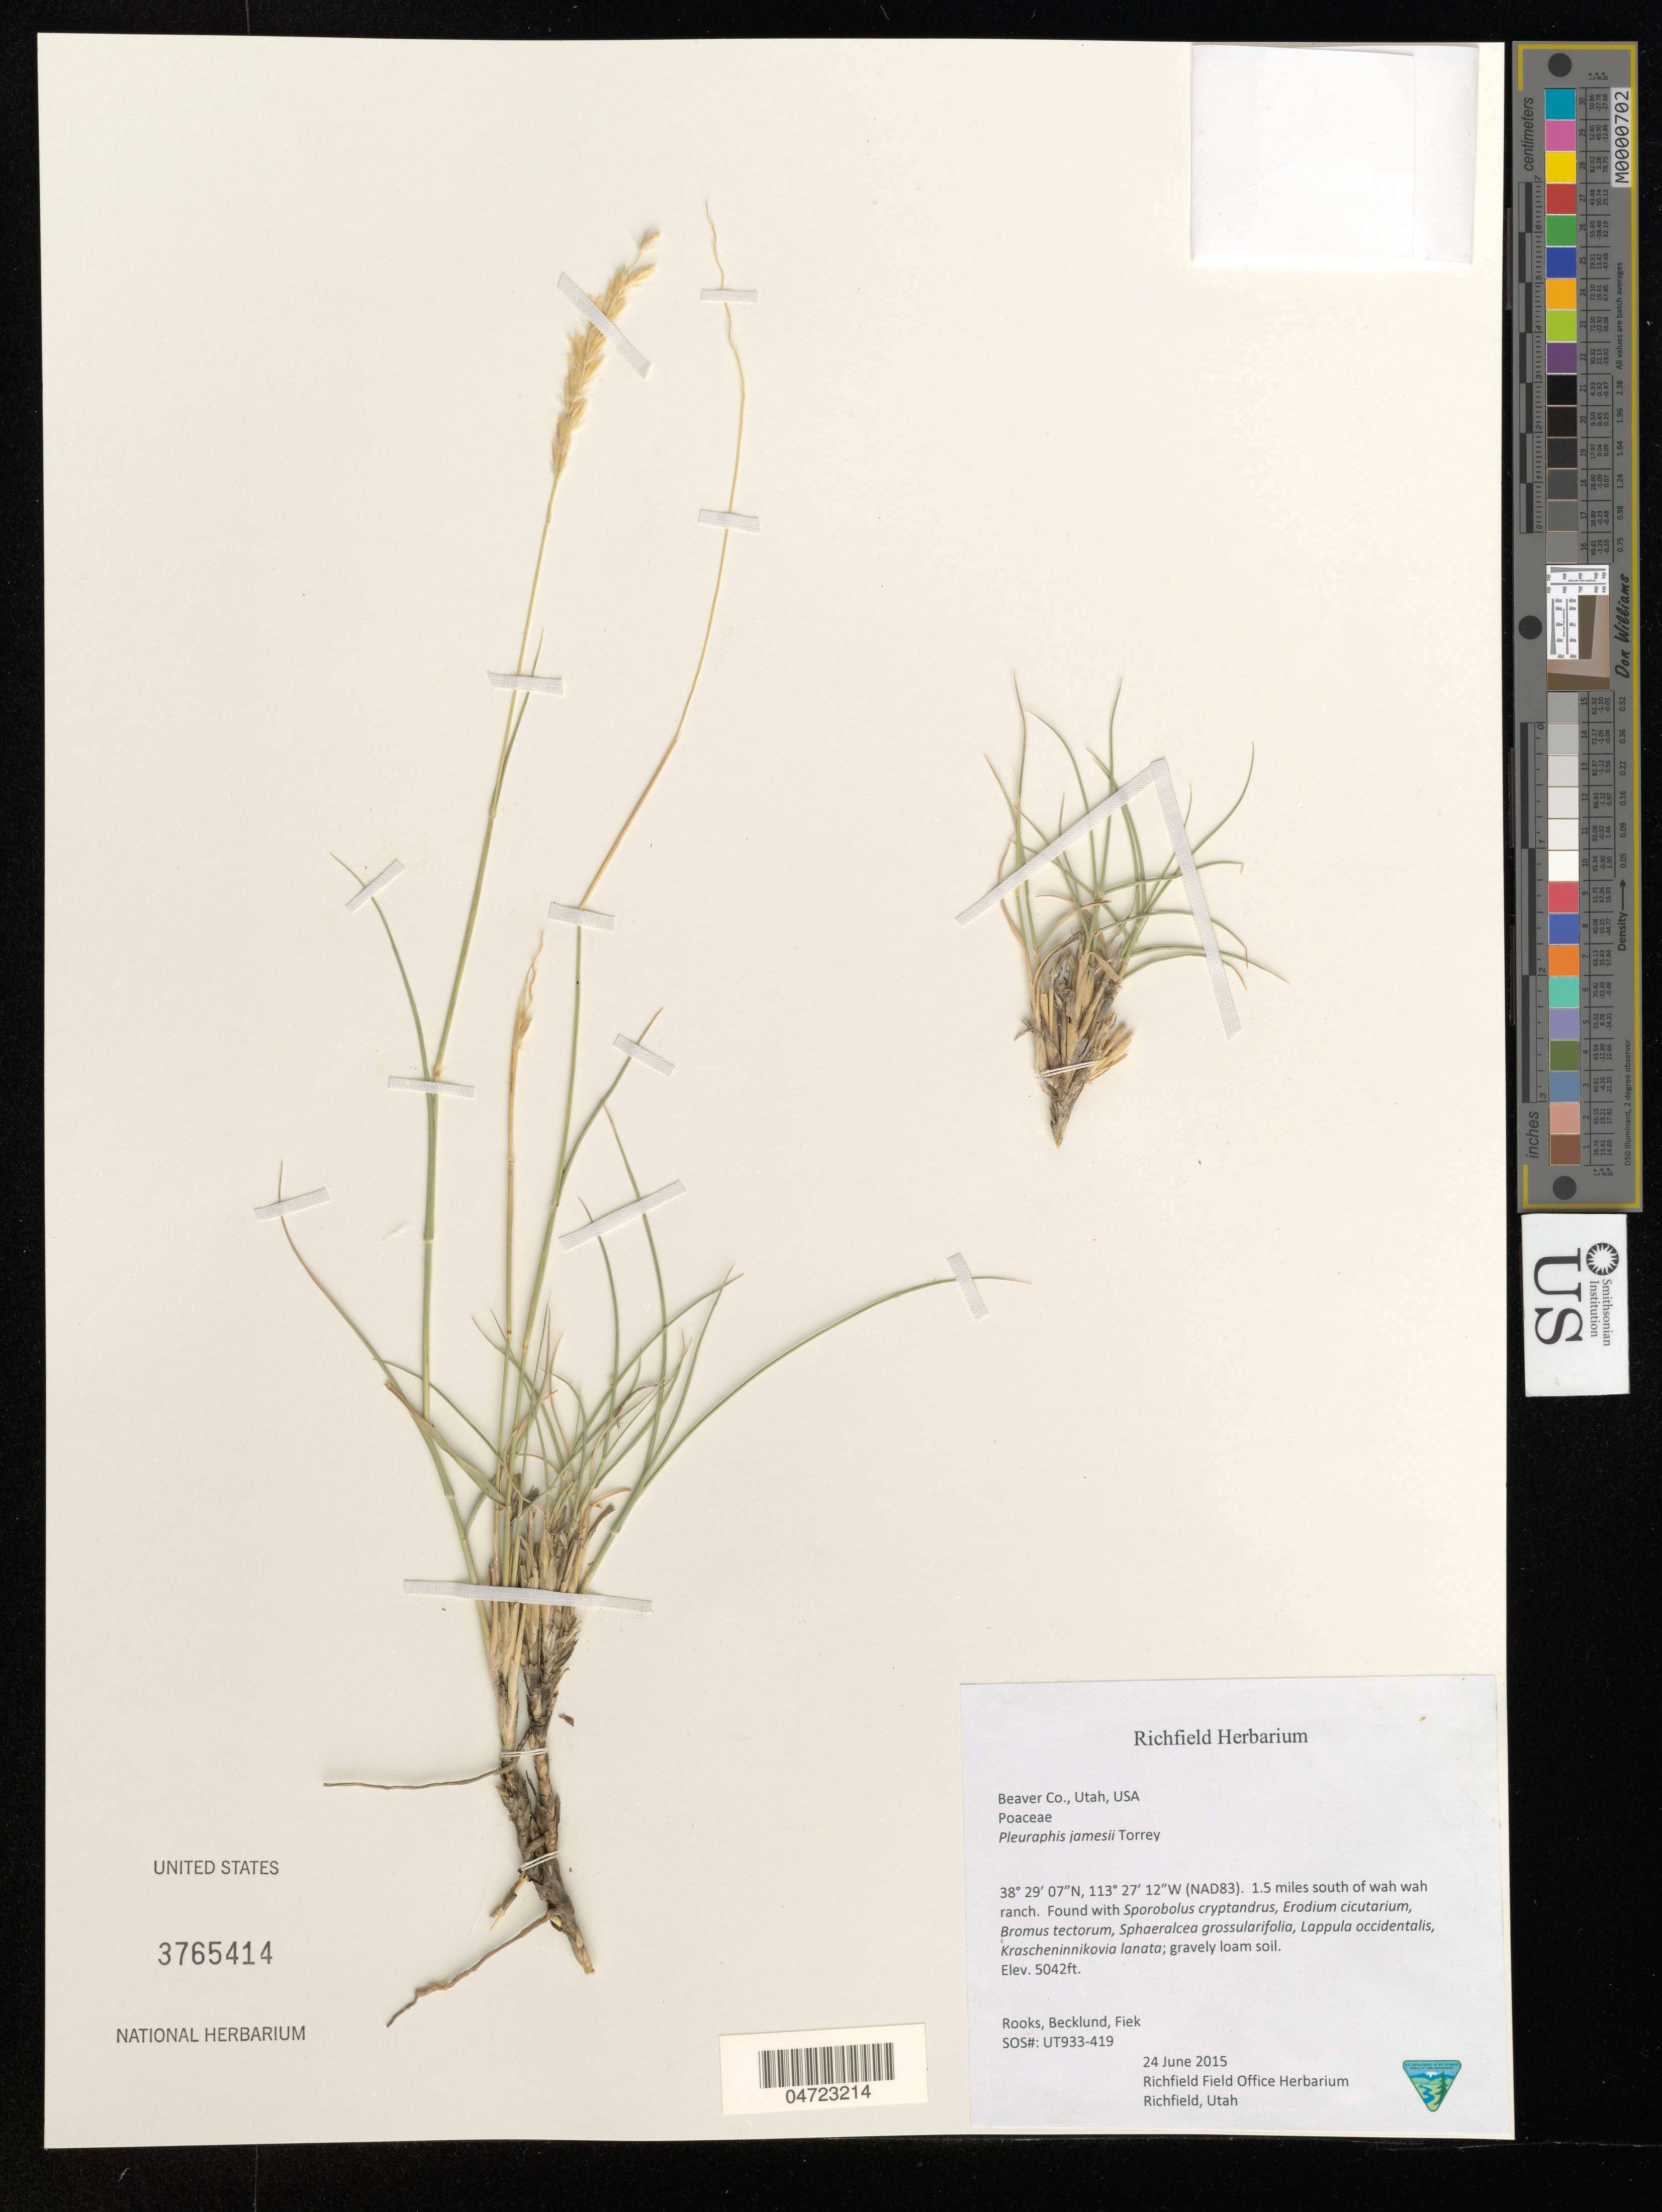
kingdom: Plantae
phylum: Tracheophyta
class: Liliopsida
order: Poales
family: Poaceae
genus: Pleuraphis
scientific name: Pleuraphis jamesii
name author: Torr.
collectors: -. Rooks, -. Becklund & -. Fiek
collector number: UT933-419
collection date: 2015-06-24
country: United States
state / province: Utah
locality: Beaver Co. 1.5 miles south of Wah Wah ranch.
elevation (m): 1537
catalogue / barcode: US 3765414